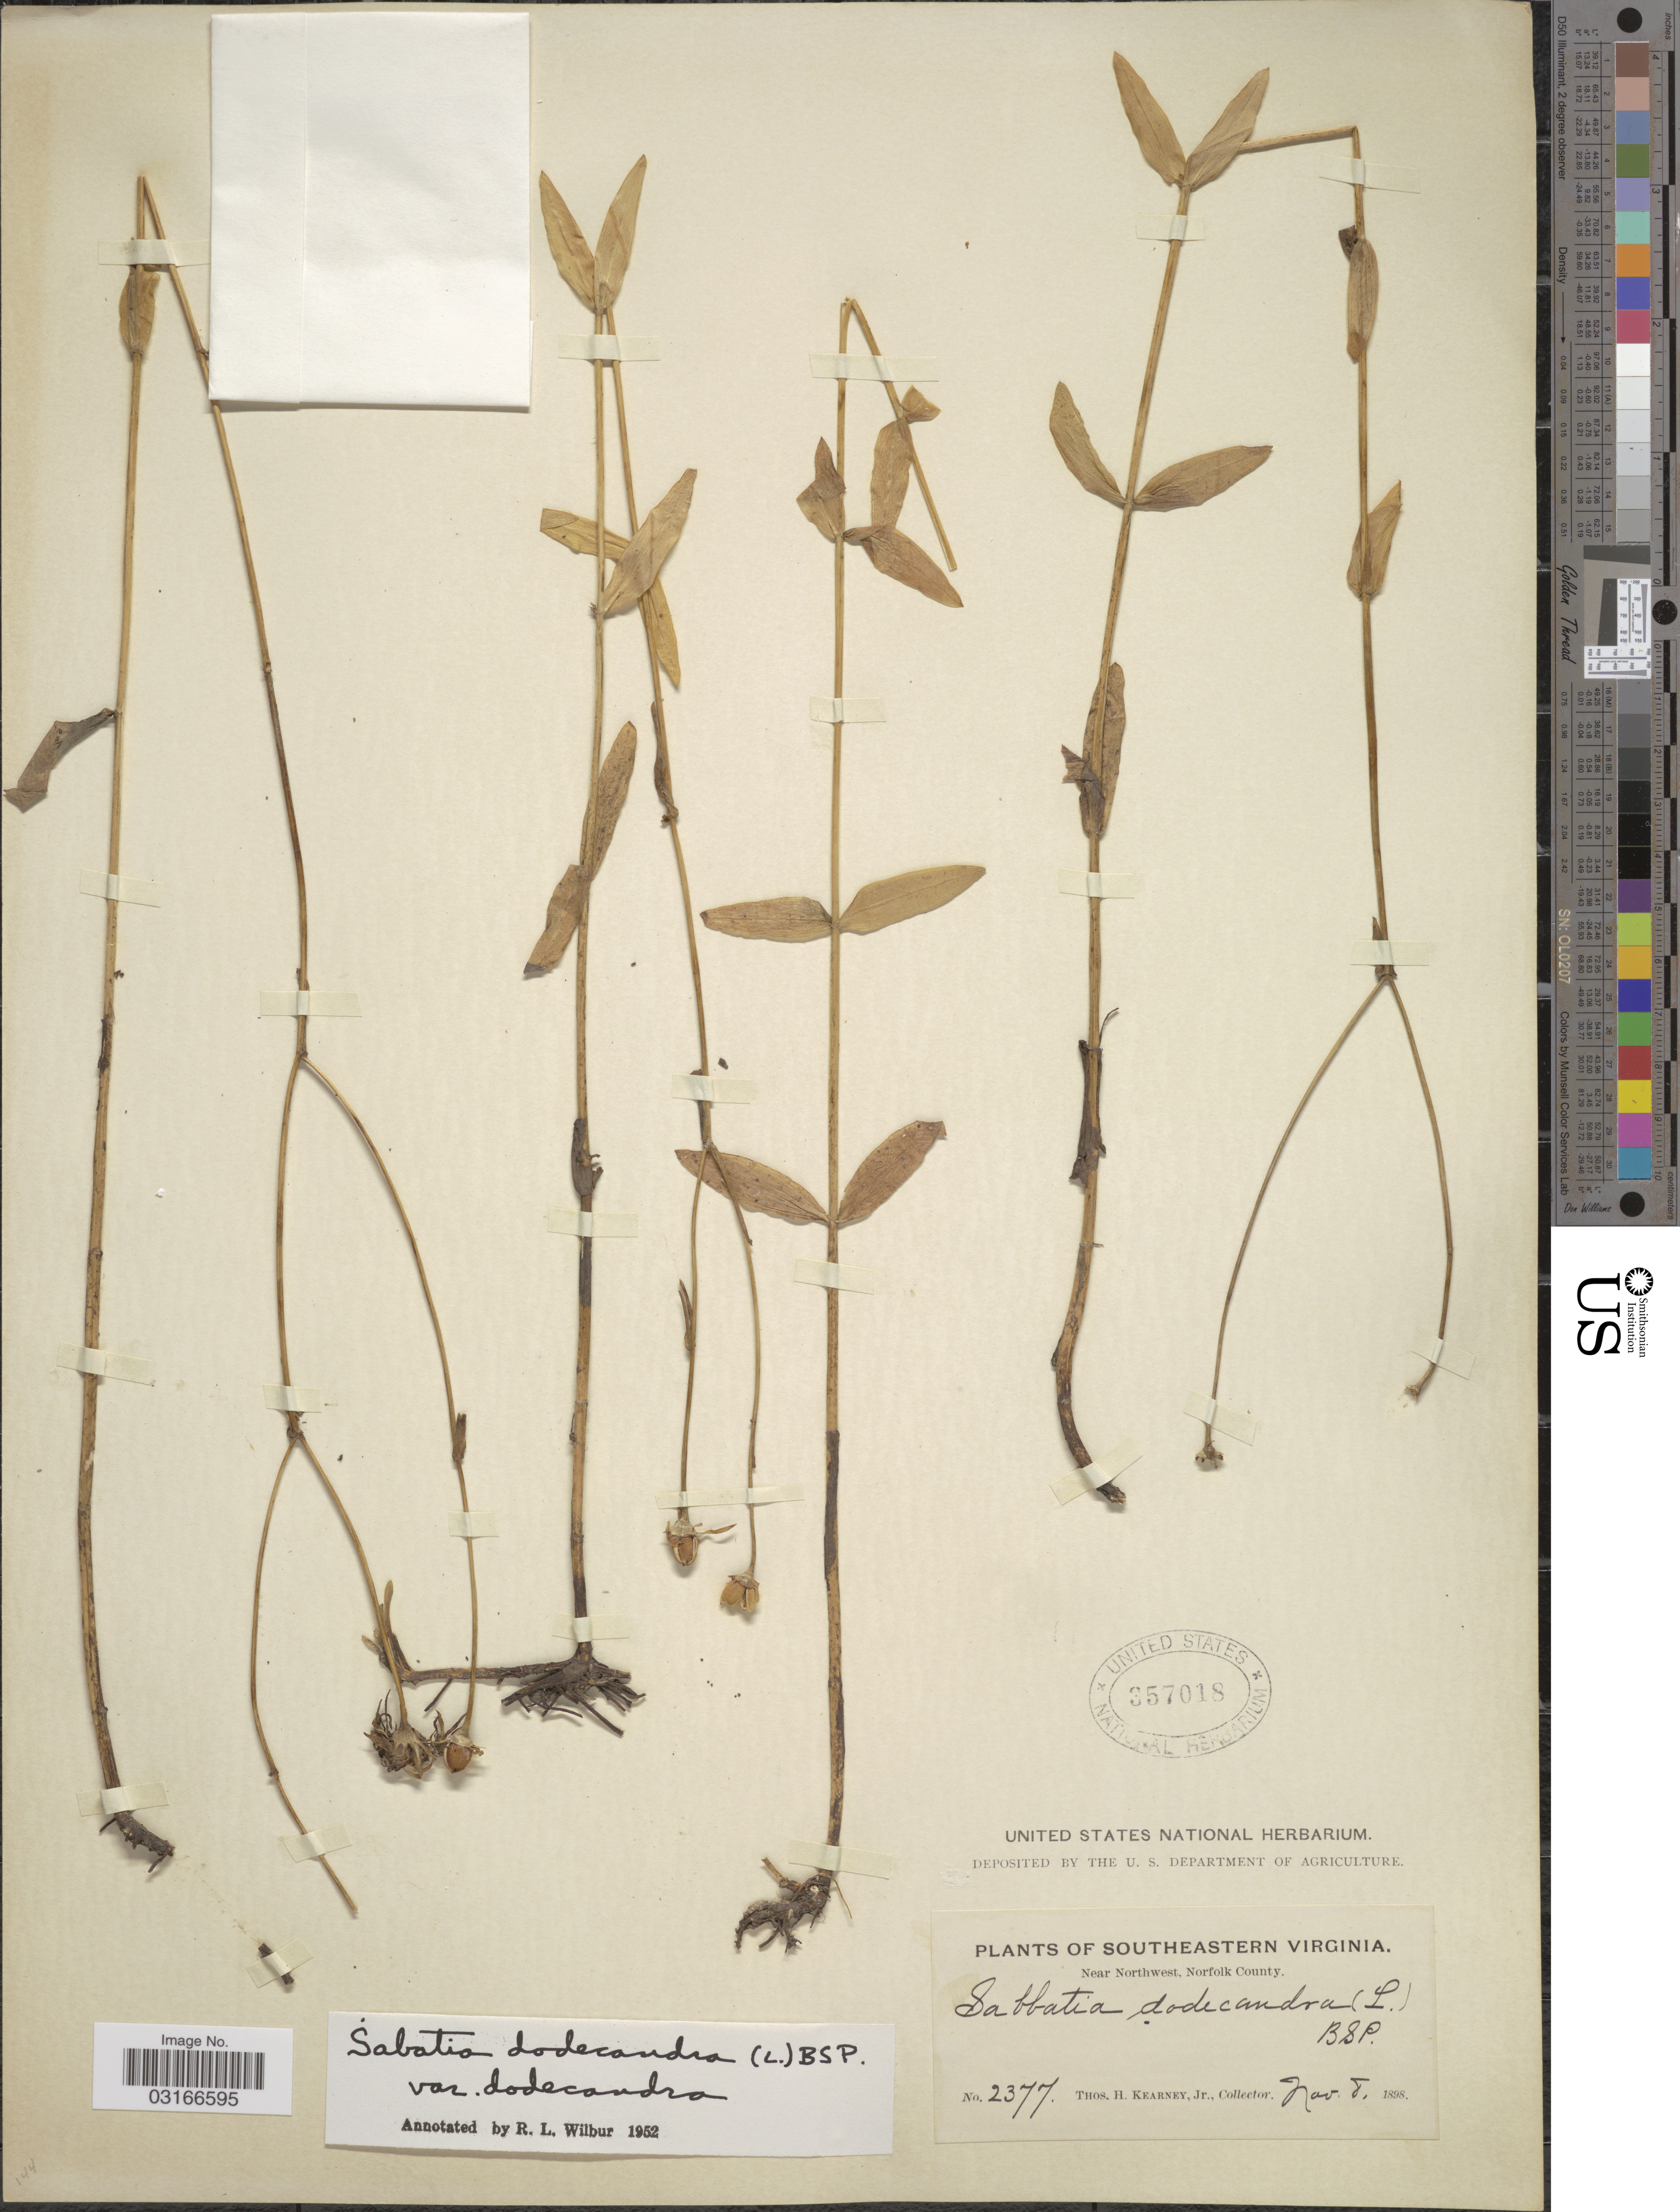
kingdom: Plantae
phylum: Tracheophyta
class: Magnoliopsida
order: Gentianales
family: Gentianaceae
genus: Sabatia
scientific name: Sabatia dodecandra var. dodecandra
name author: (L.) Britton et al.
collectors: T. H. Kearney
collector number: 2377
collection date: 1898-11-08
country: United States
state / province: Virginia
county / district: City of Norfolk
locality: Southeastern Virginia, Near Northwest, Norfolk County.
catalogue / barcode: US 357018